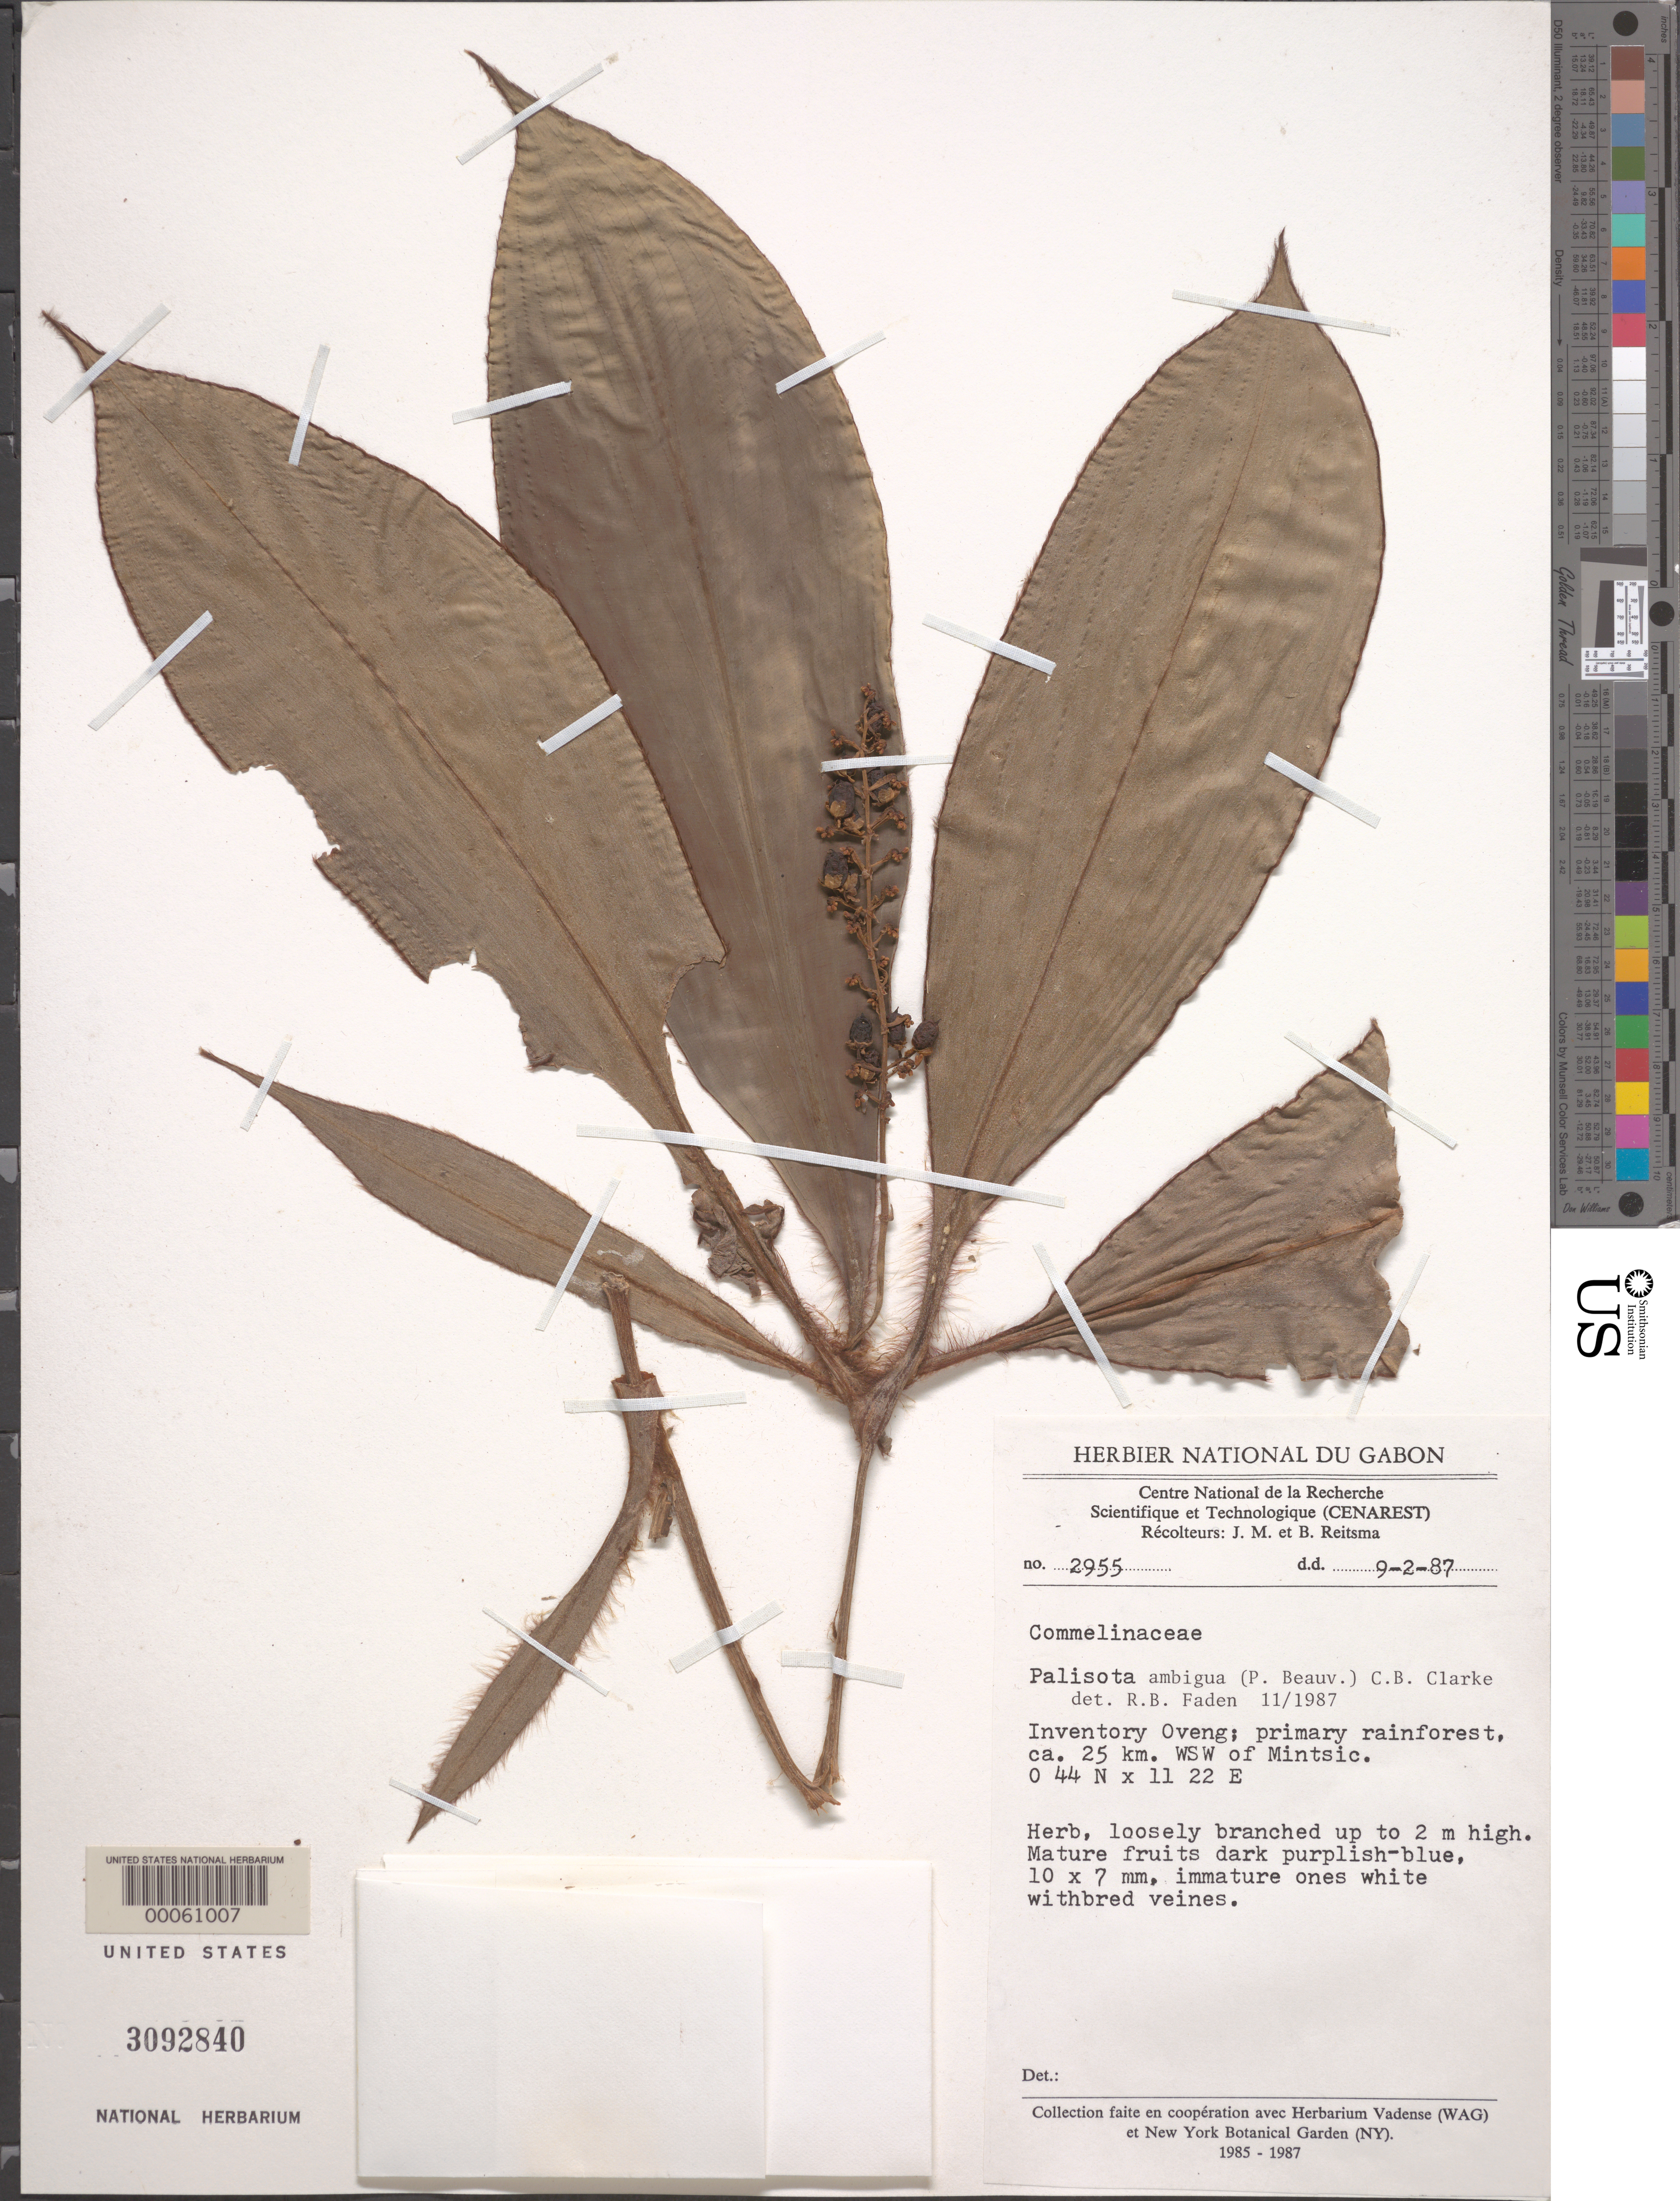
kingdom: Plantae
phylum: Tracheophyta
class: Liliopsida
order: Commelinales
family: Commelinaceae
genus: Palisota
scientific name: Palisota ambigua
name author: (P. Beauv.) C.B. Clarke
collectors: J. Reitsma & B. Reitsma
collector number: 2955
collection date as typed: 09 Feb 1987 or 02 Sep 1987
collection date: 1987-02-09 or 1987-09-02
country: Gabon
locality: Inventory Oveng, ca. 25 km. WSW of Mintsic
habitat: Primary rainforest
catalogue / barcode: US 3092840